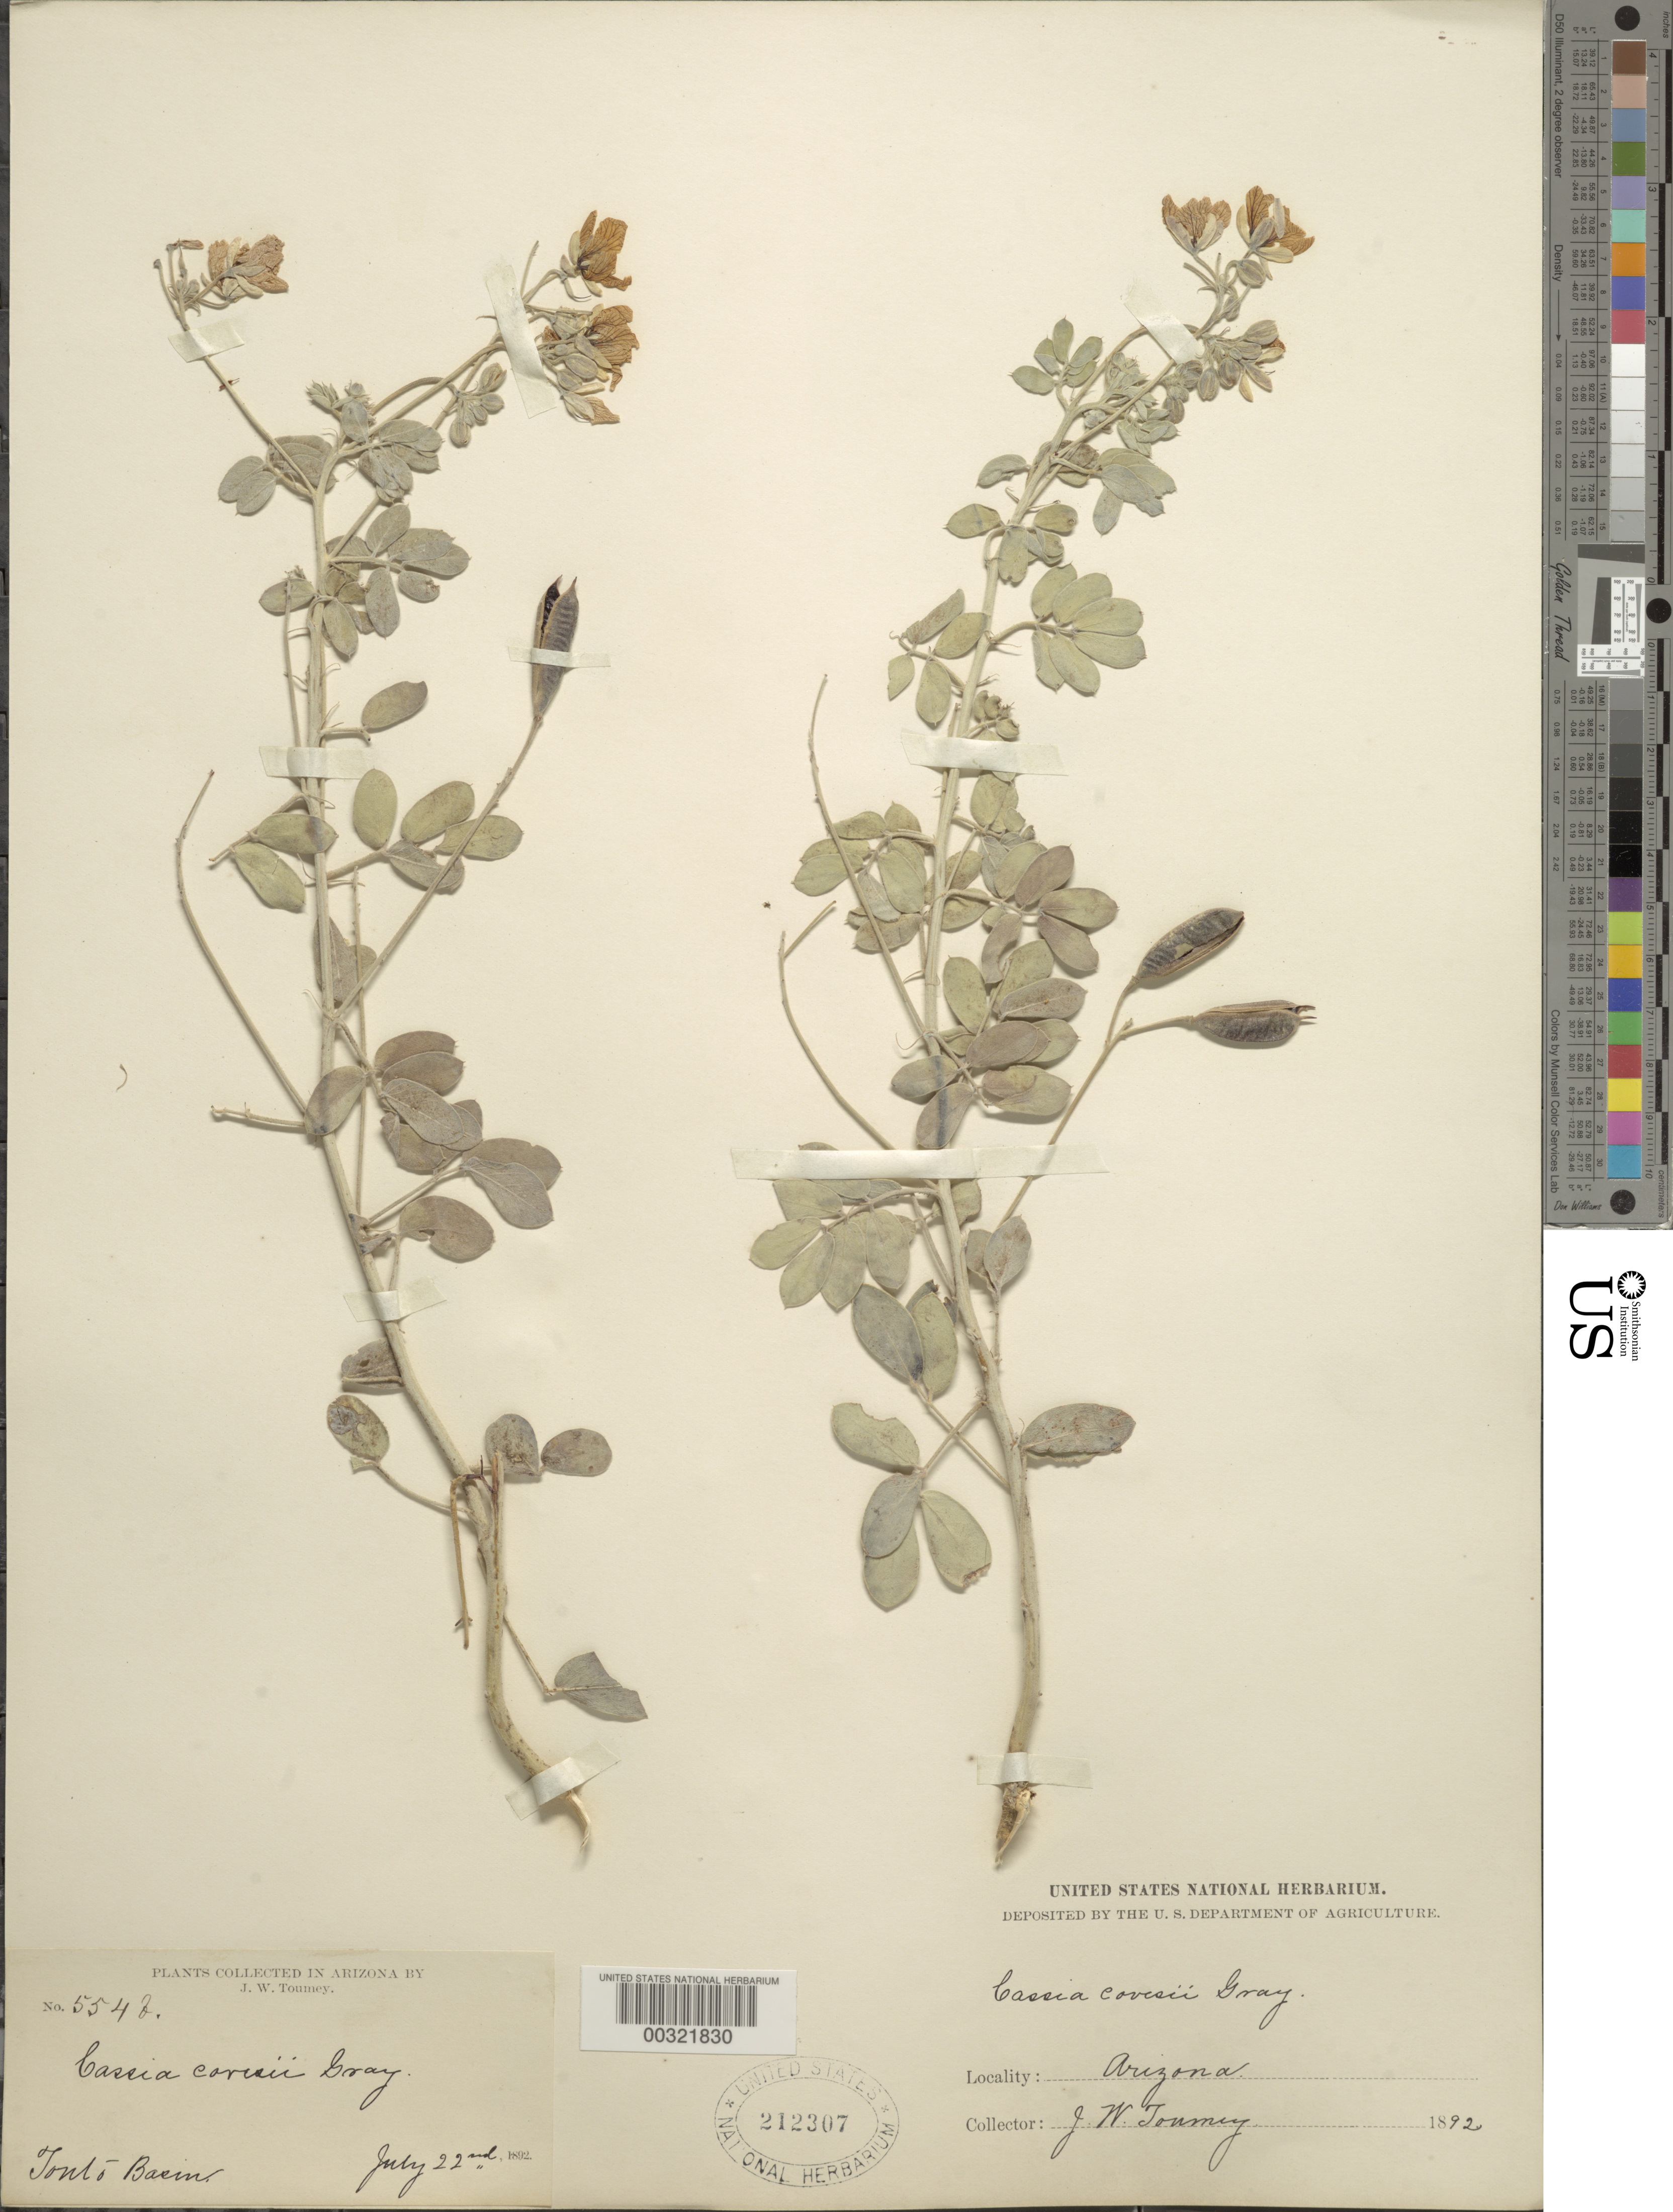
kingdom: Plantae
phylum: Tracheophyta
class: Magnoliopsida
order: Fabales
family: Fabaceae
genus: Senna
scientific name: Senna covesii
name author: (A. Gray) H.S. Irwin & Barneby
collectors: J. W. Toumey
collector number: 554b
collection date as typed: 22 Jul 1892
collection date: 1892-07-22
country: United States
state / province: Arizona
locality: Tonto basin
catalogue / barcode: US 212307